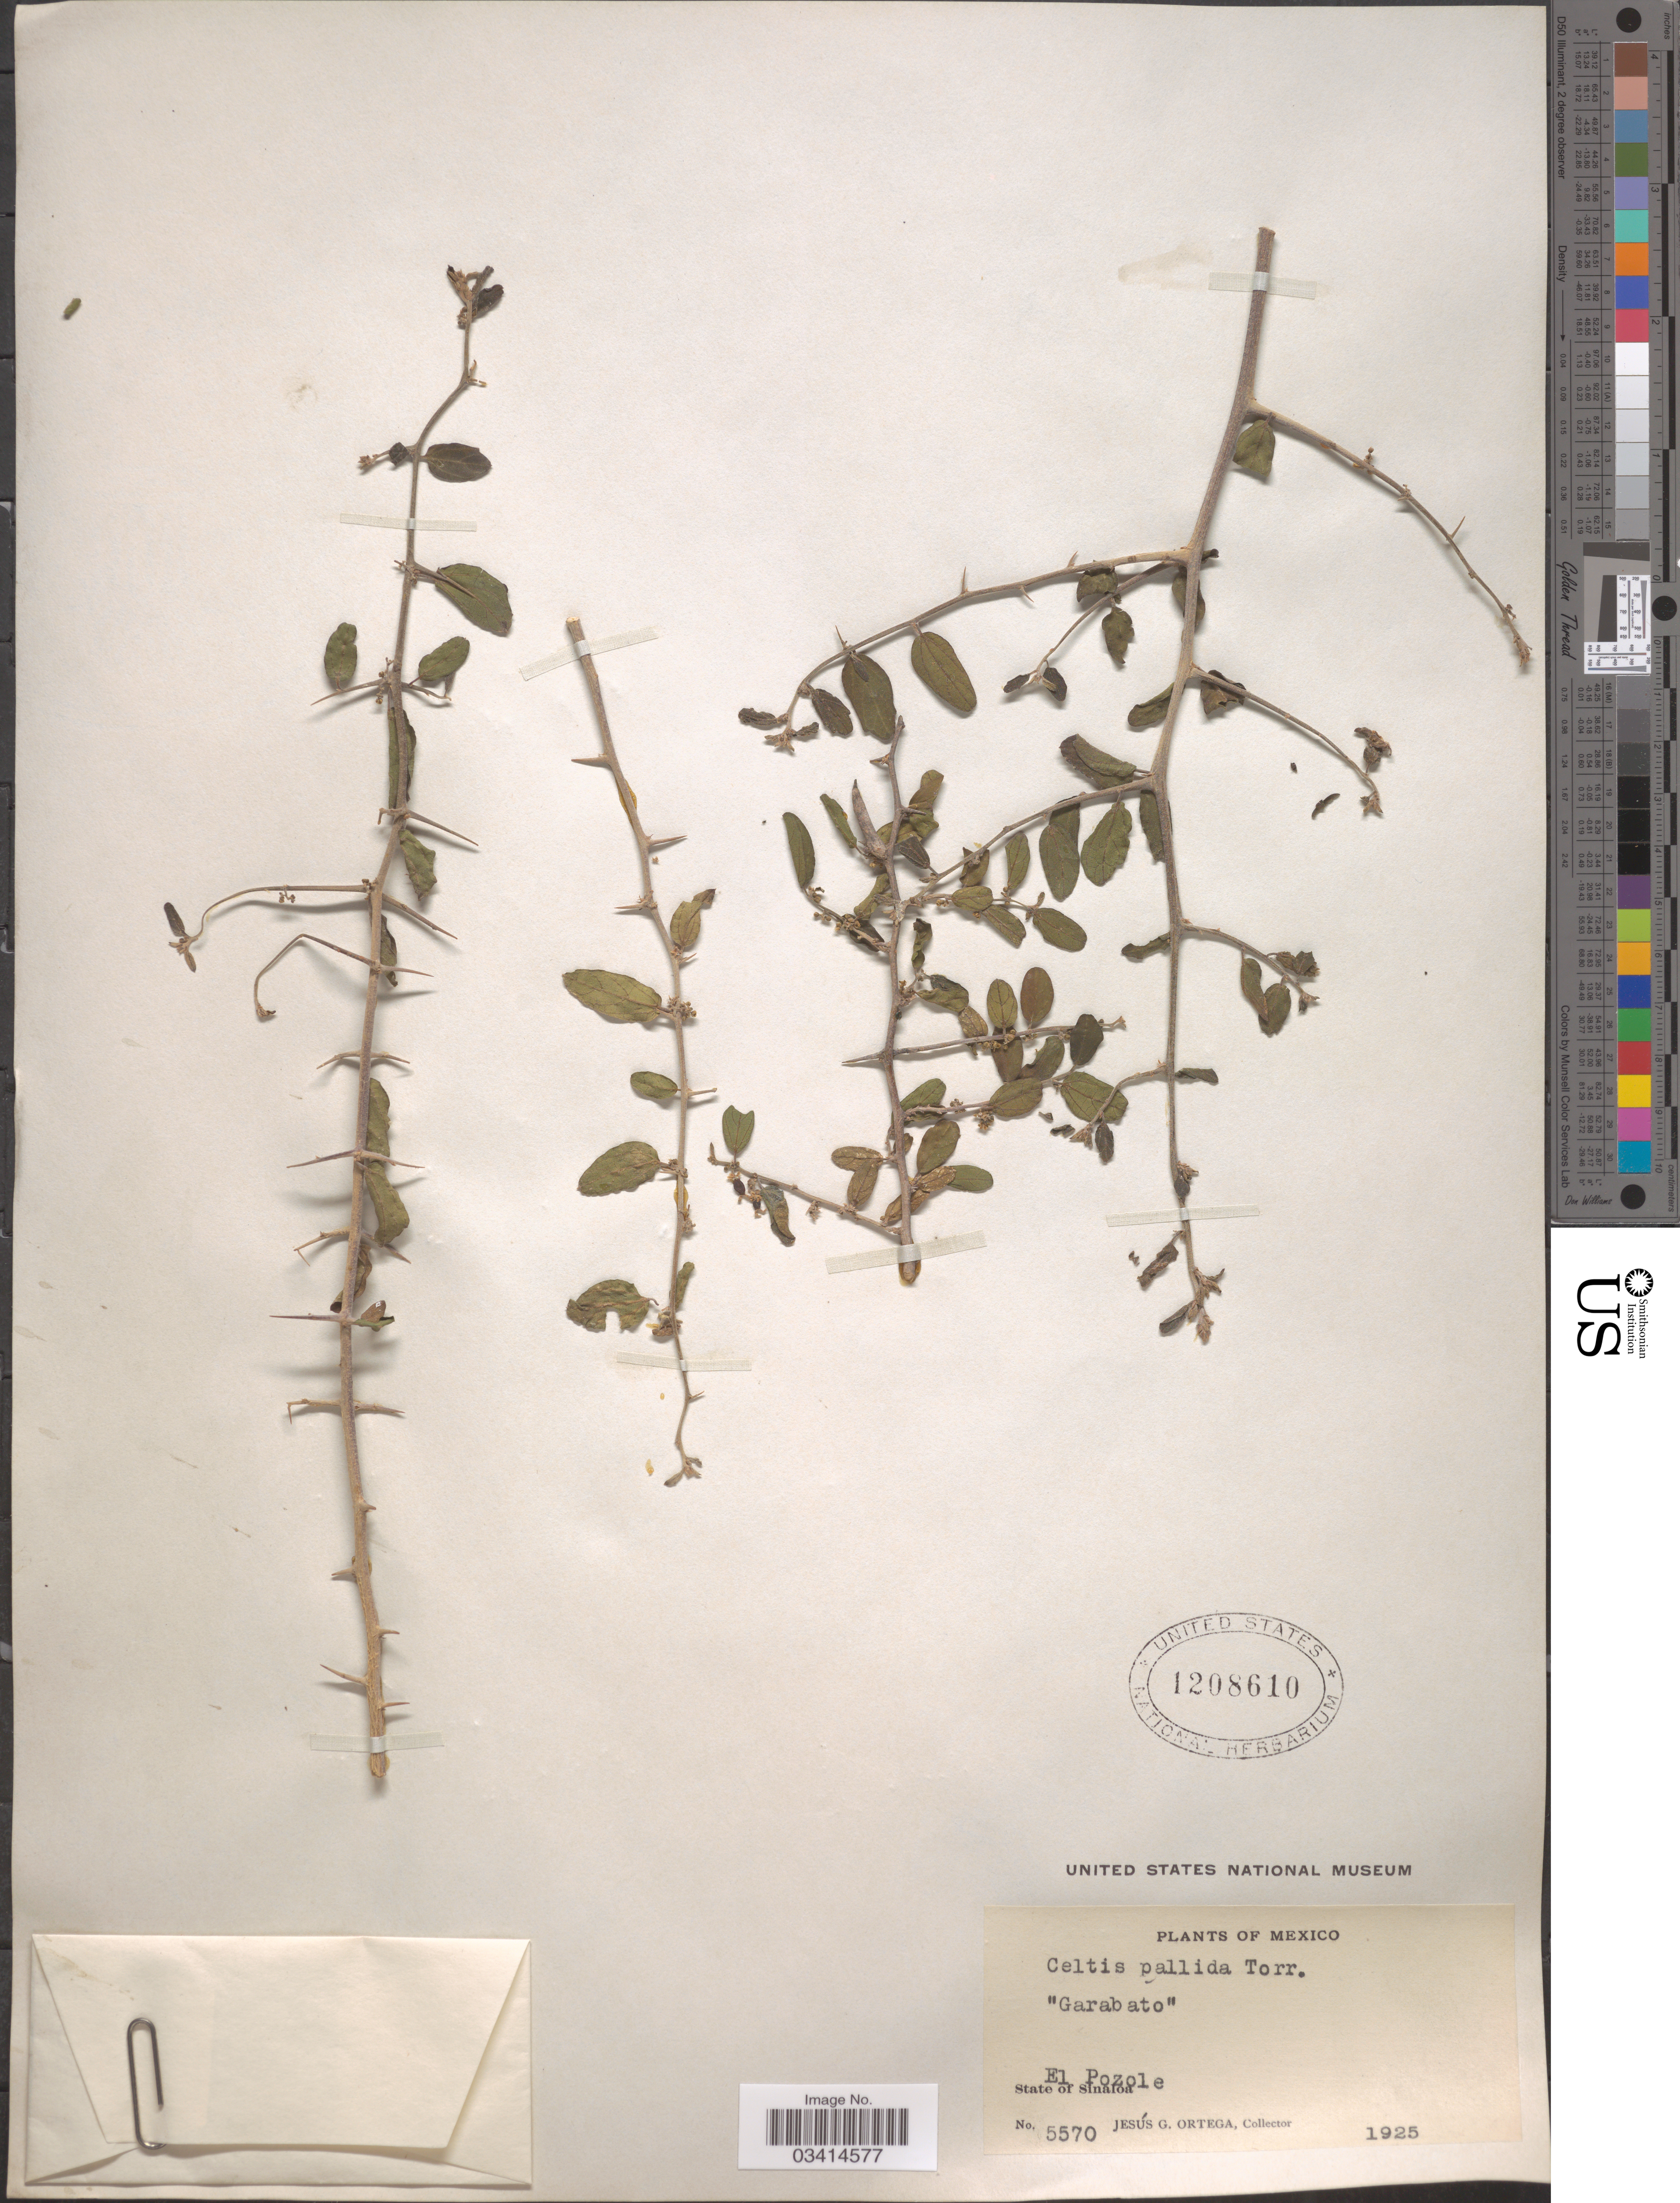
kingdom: Plantae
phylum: Tracheophyta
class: Magnoliopsida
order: Rosales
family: Cannabaceae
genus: Celtis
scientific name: Celtis pallida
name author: Torr. in Emory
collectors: J. Ortega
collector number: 5570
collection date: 1925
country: Mexico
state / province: Sinaloa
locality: El Pozole.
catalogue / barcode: US 1208610